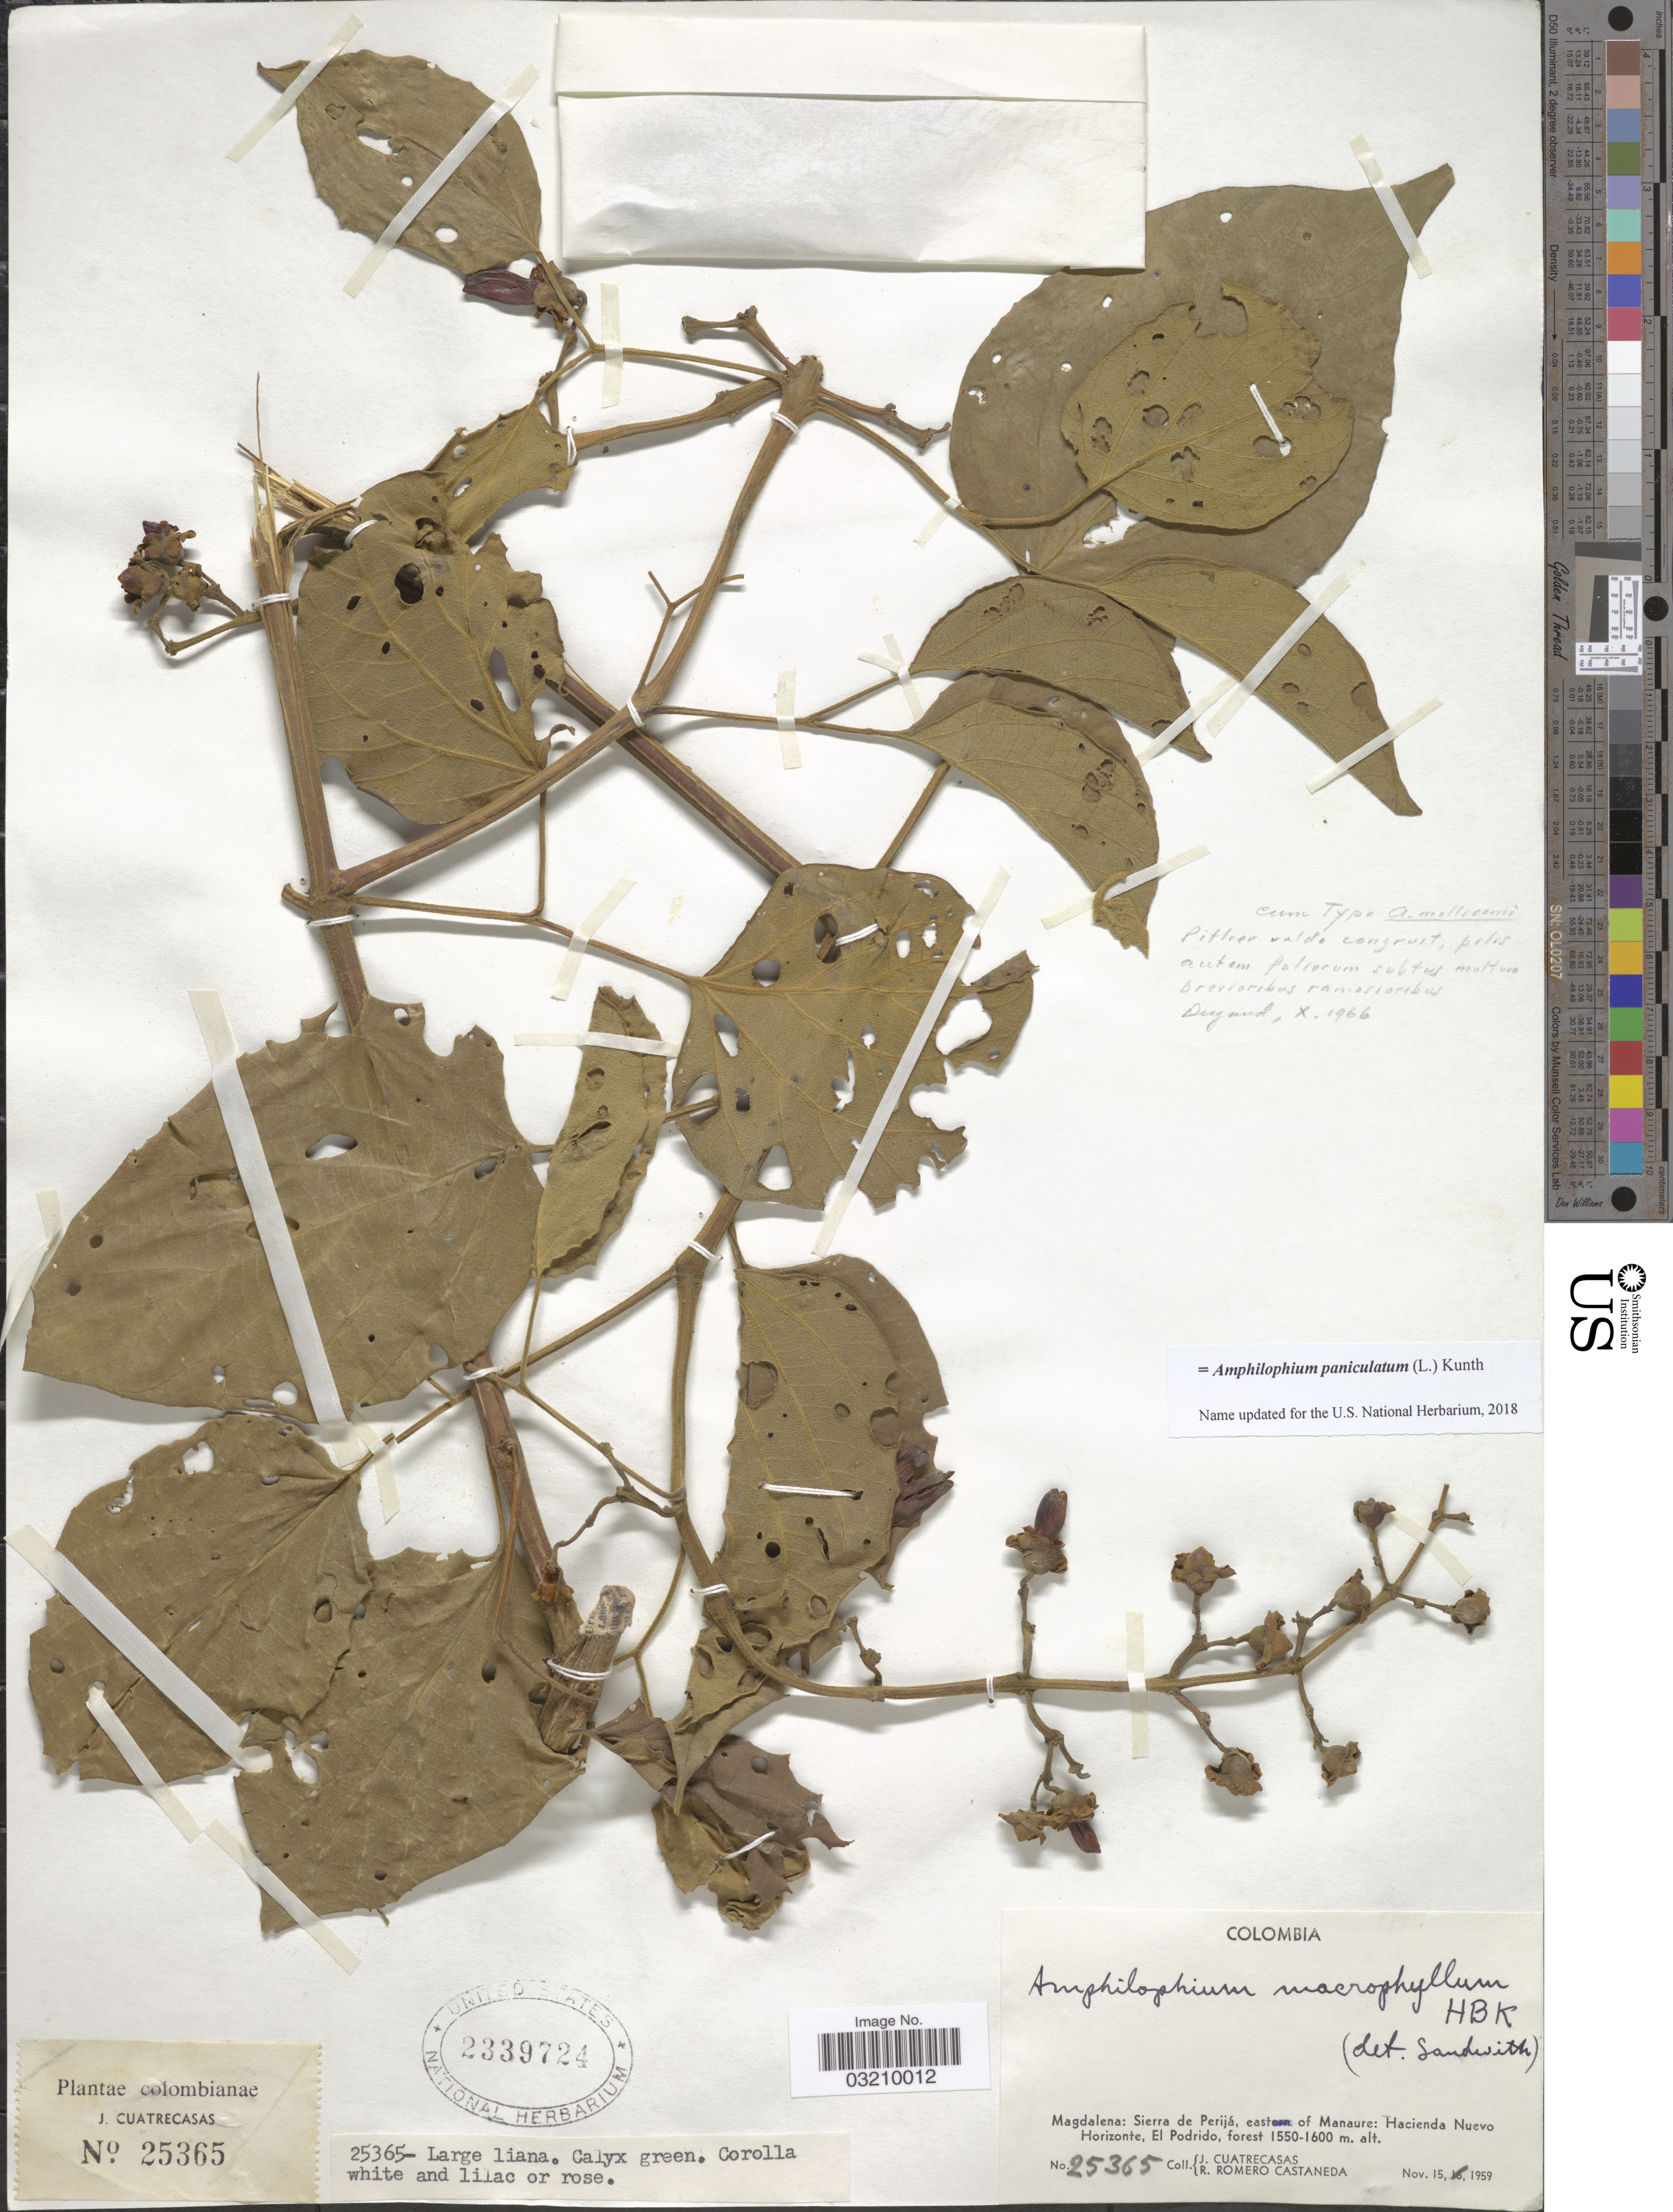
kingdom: Plantae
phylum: Tracheophyta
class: Magnoliopsida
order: Lamiales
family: Bignoniaceae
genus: Amphilophium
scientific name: Amphilophium paniculatum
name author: (L.) Kunth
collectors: J. Cuatrecasas & R. Romero Castañeda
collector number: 25365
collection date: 1959-11-15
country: Colombia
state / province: Magdalena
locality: Sierra de Perijá, east of Manaure: Hacienda Nuevo Horizonte, El Podrido.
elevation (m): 1550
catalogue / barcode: US 2339724